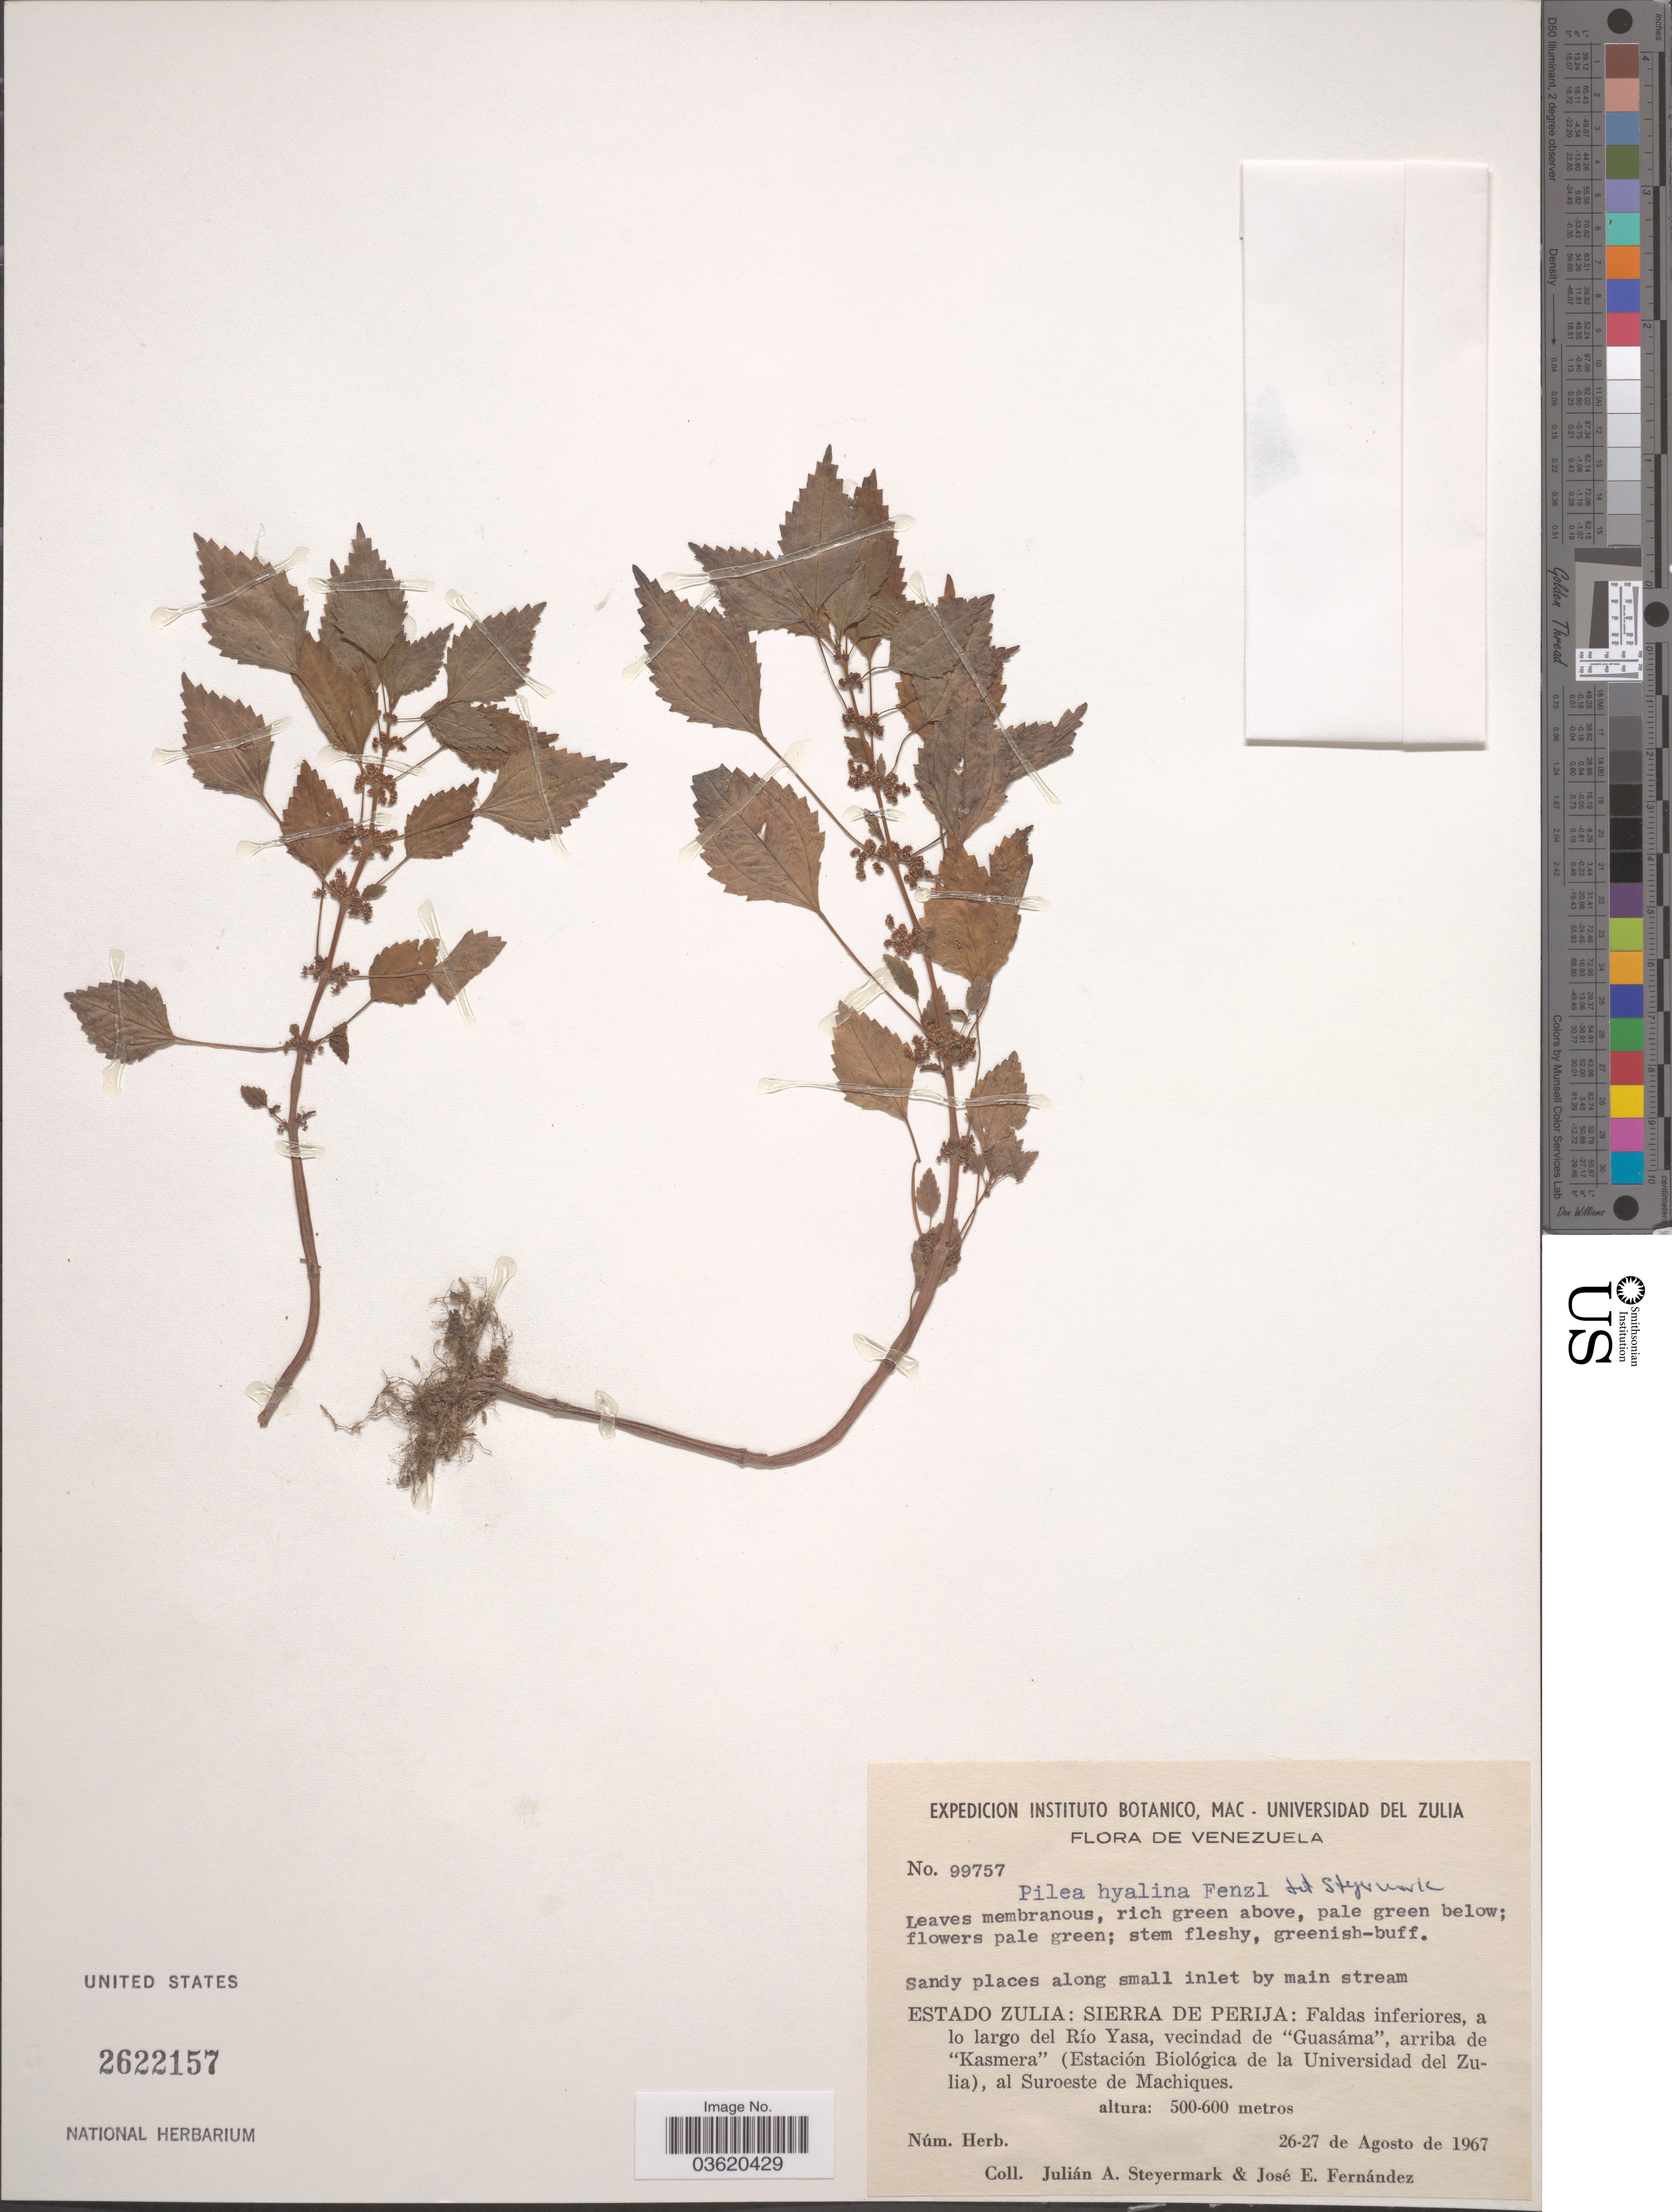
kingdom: Plantae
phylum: Tracheophyta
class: Magnoliopsida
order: Rosales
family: Urticaceae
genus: Pilea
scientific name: Pilea hyalina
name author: Fenzl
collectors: J. Steyermark & J. Fernández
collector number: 99757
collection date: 1967-08-26/1967-08-27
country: Venezuela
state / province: Zulia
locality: Sierra de Perija: Faldas inferiores, a lo largo del Río Yasa, vecindad de "Guasáma", arriba de "Kasmera"(Estación Biológica de la Universidad del Zulia), al Suroeste de Machiques.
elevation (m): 500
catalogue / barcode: US 2622157